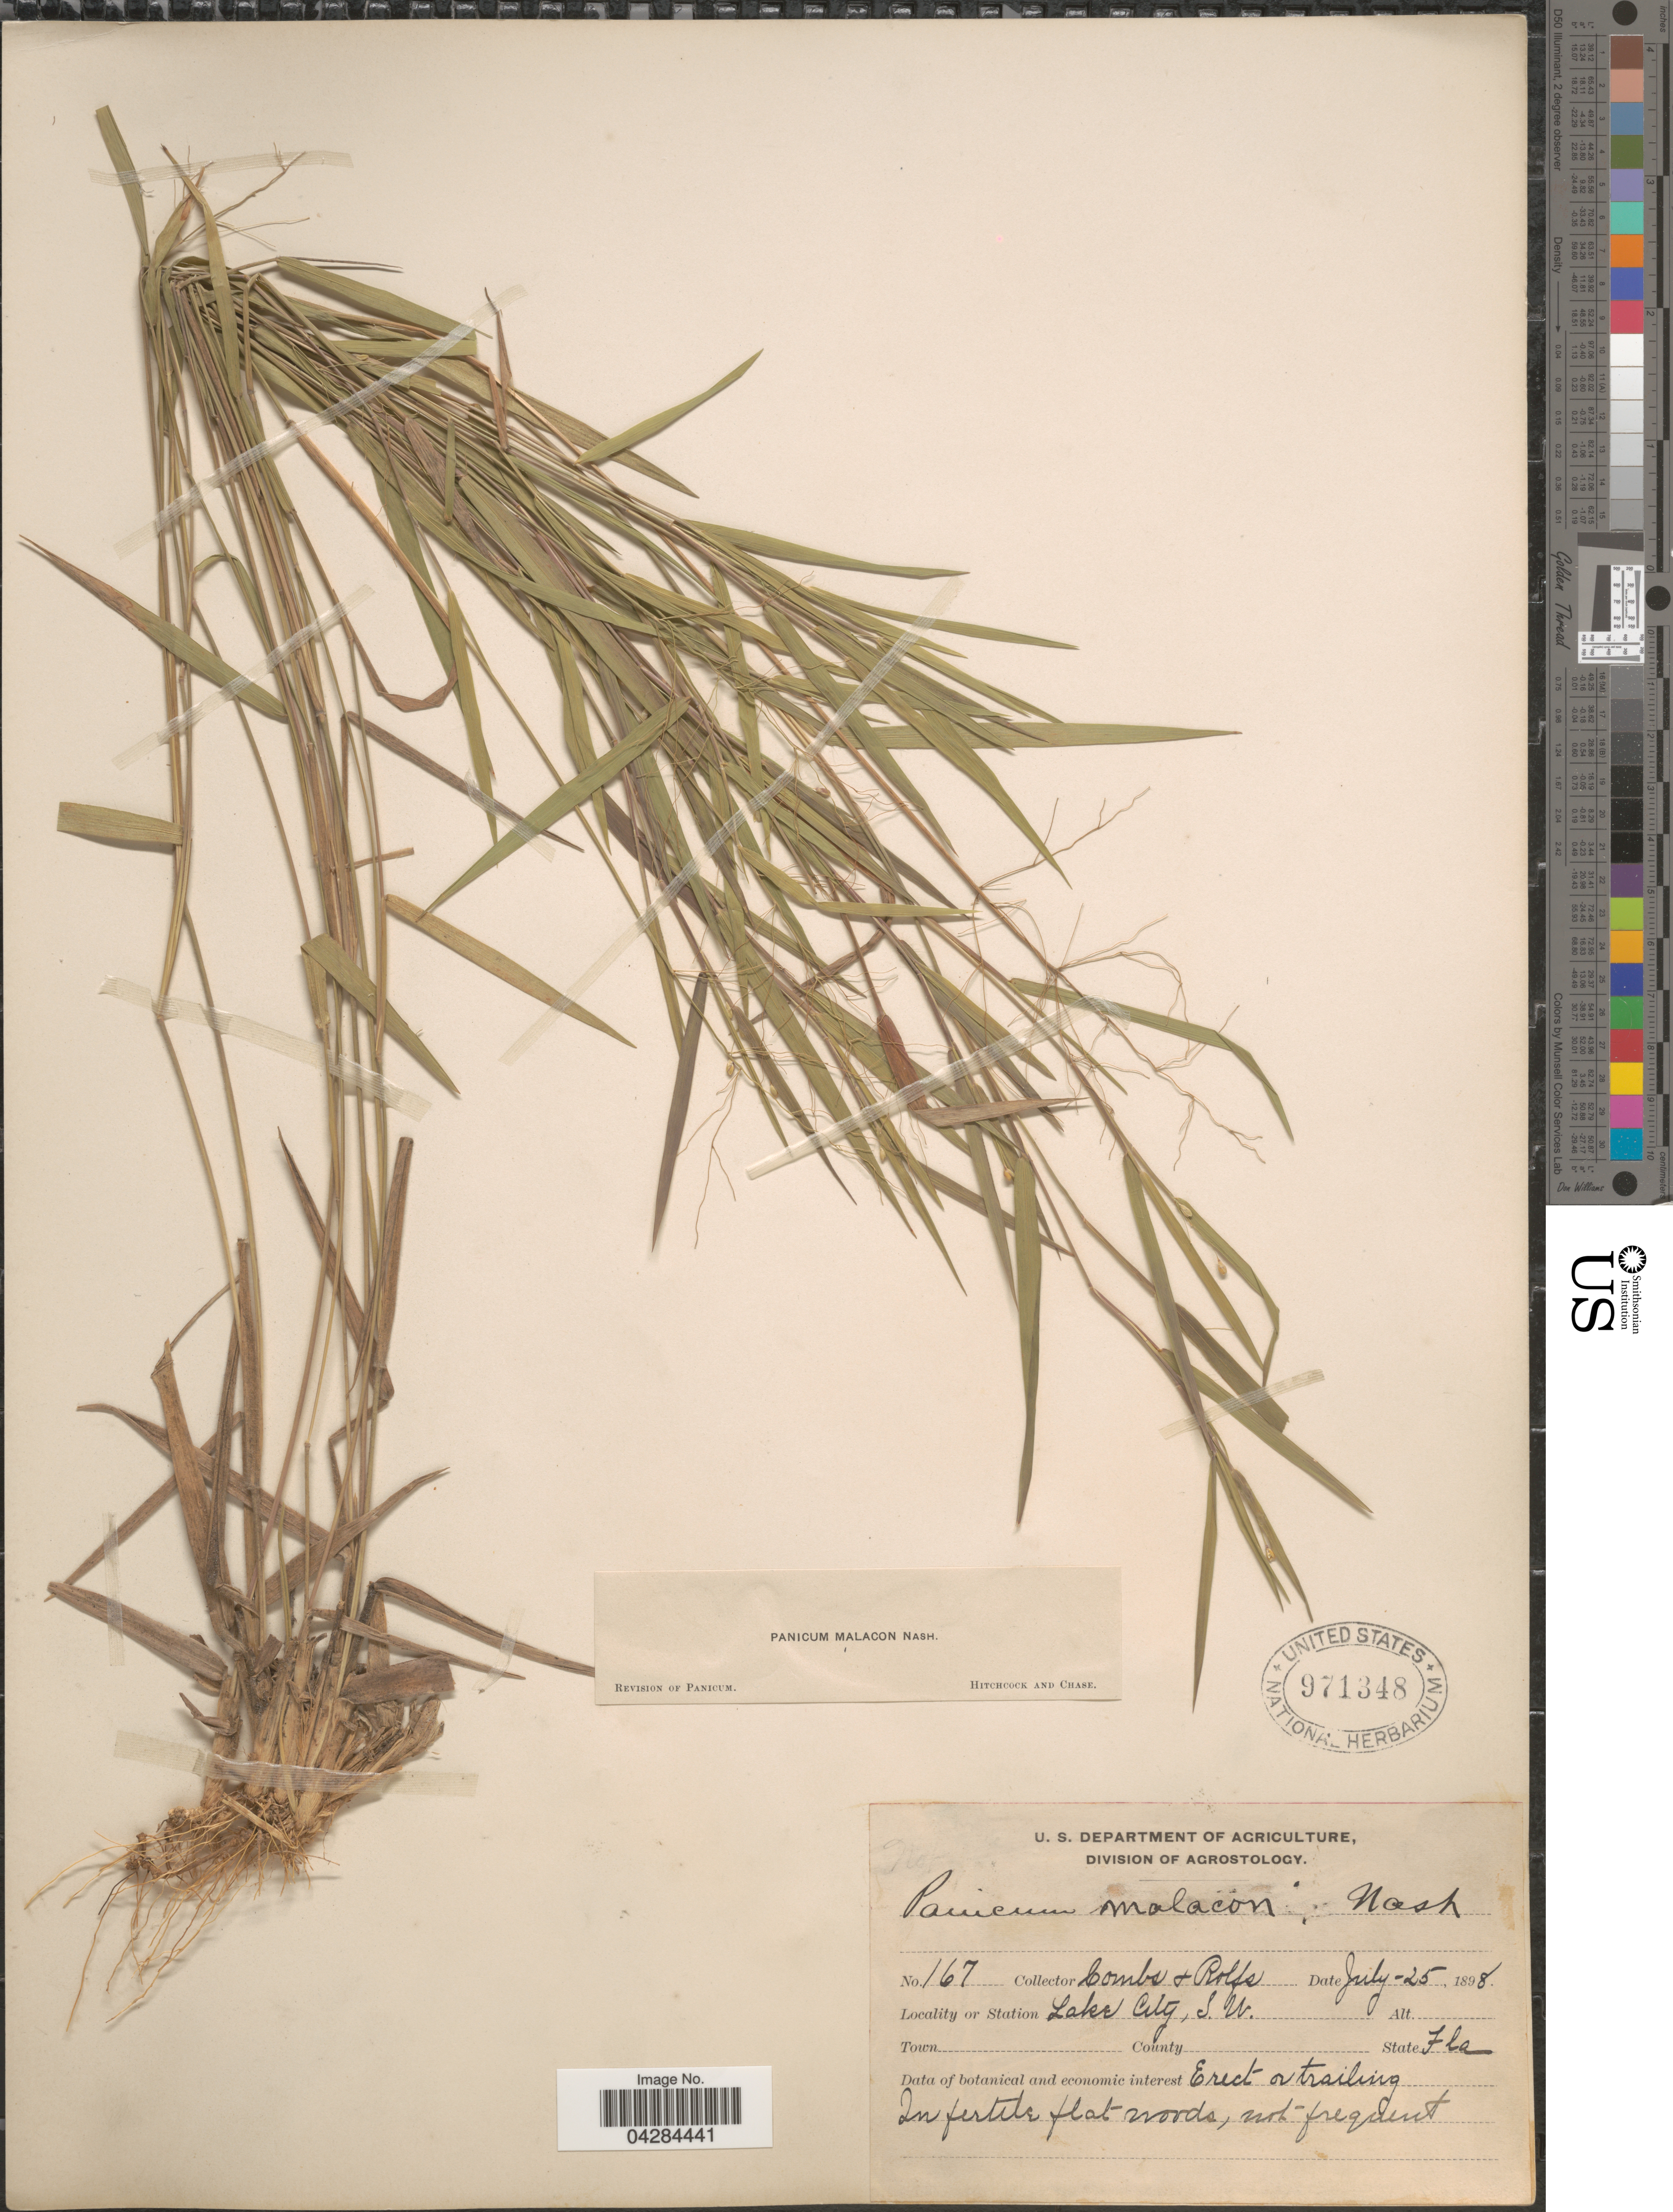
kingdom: Plantae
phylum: Tracheophyta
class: Liliopsida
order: Poales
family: Poaceae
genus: Dichanthelium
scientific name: Dichanthelium ovale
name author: (Elliott) Gould & C.A. Clark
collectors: -. Combs & Rolfs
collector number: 167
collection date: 1898-07-25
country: United States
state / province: Florida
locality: Station Lake City, S.W.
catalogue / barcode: US 971348